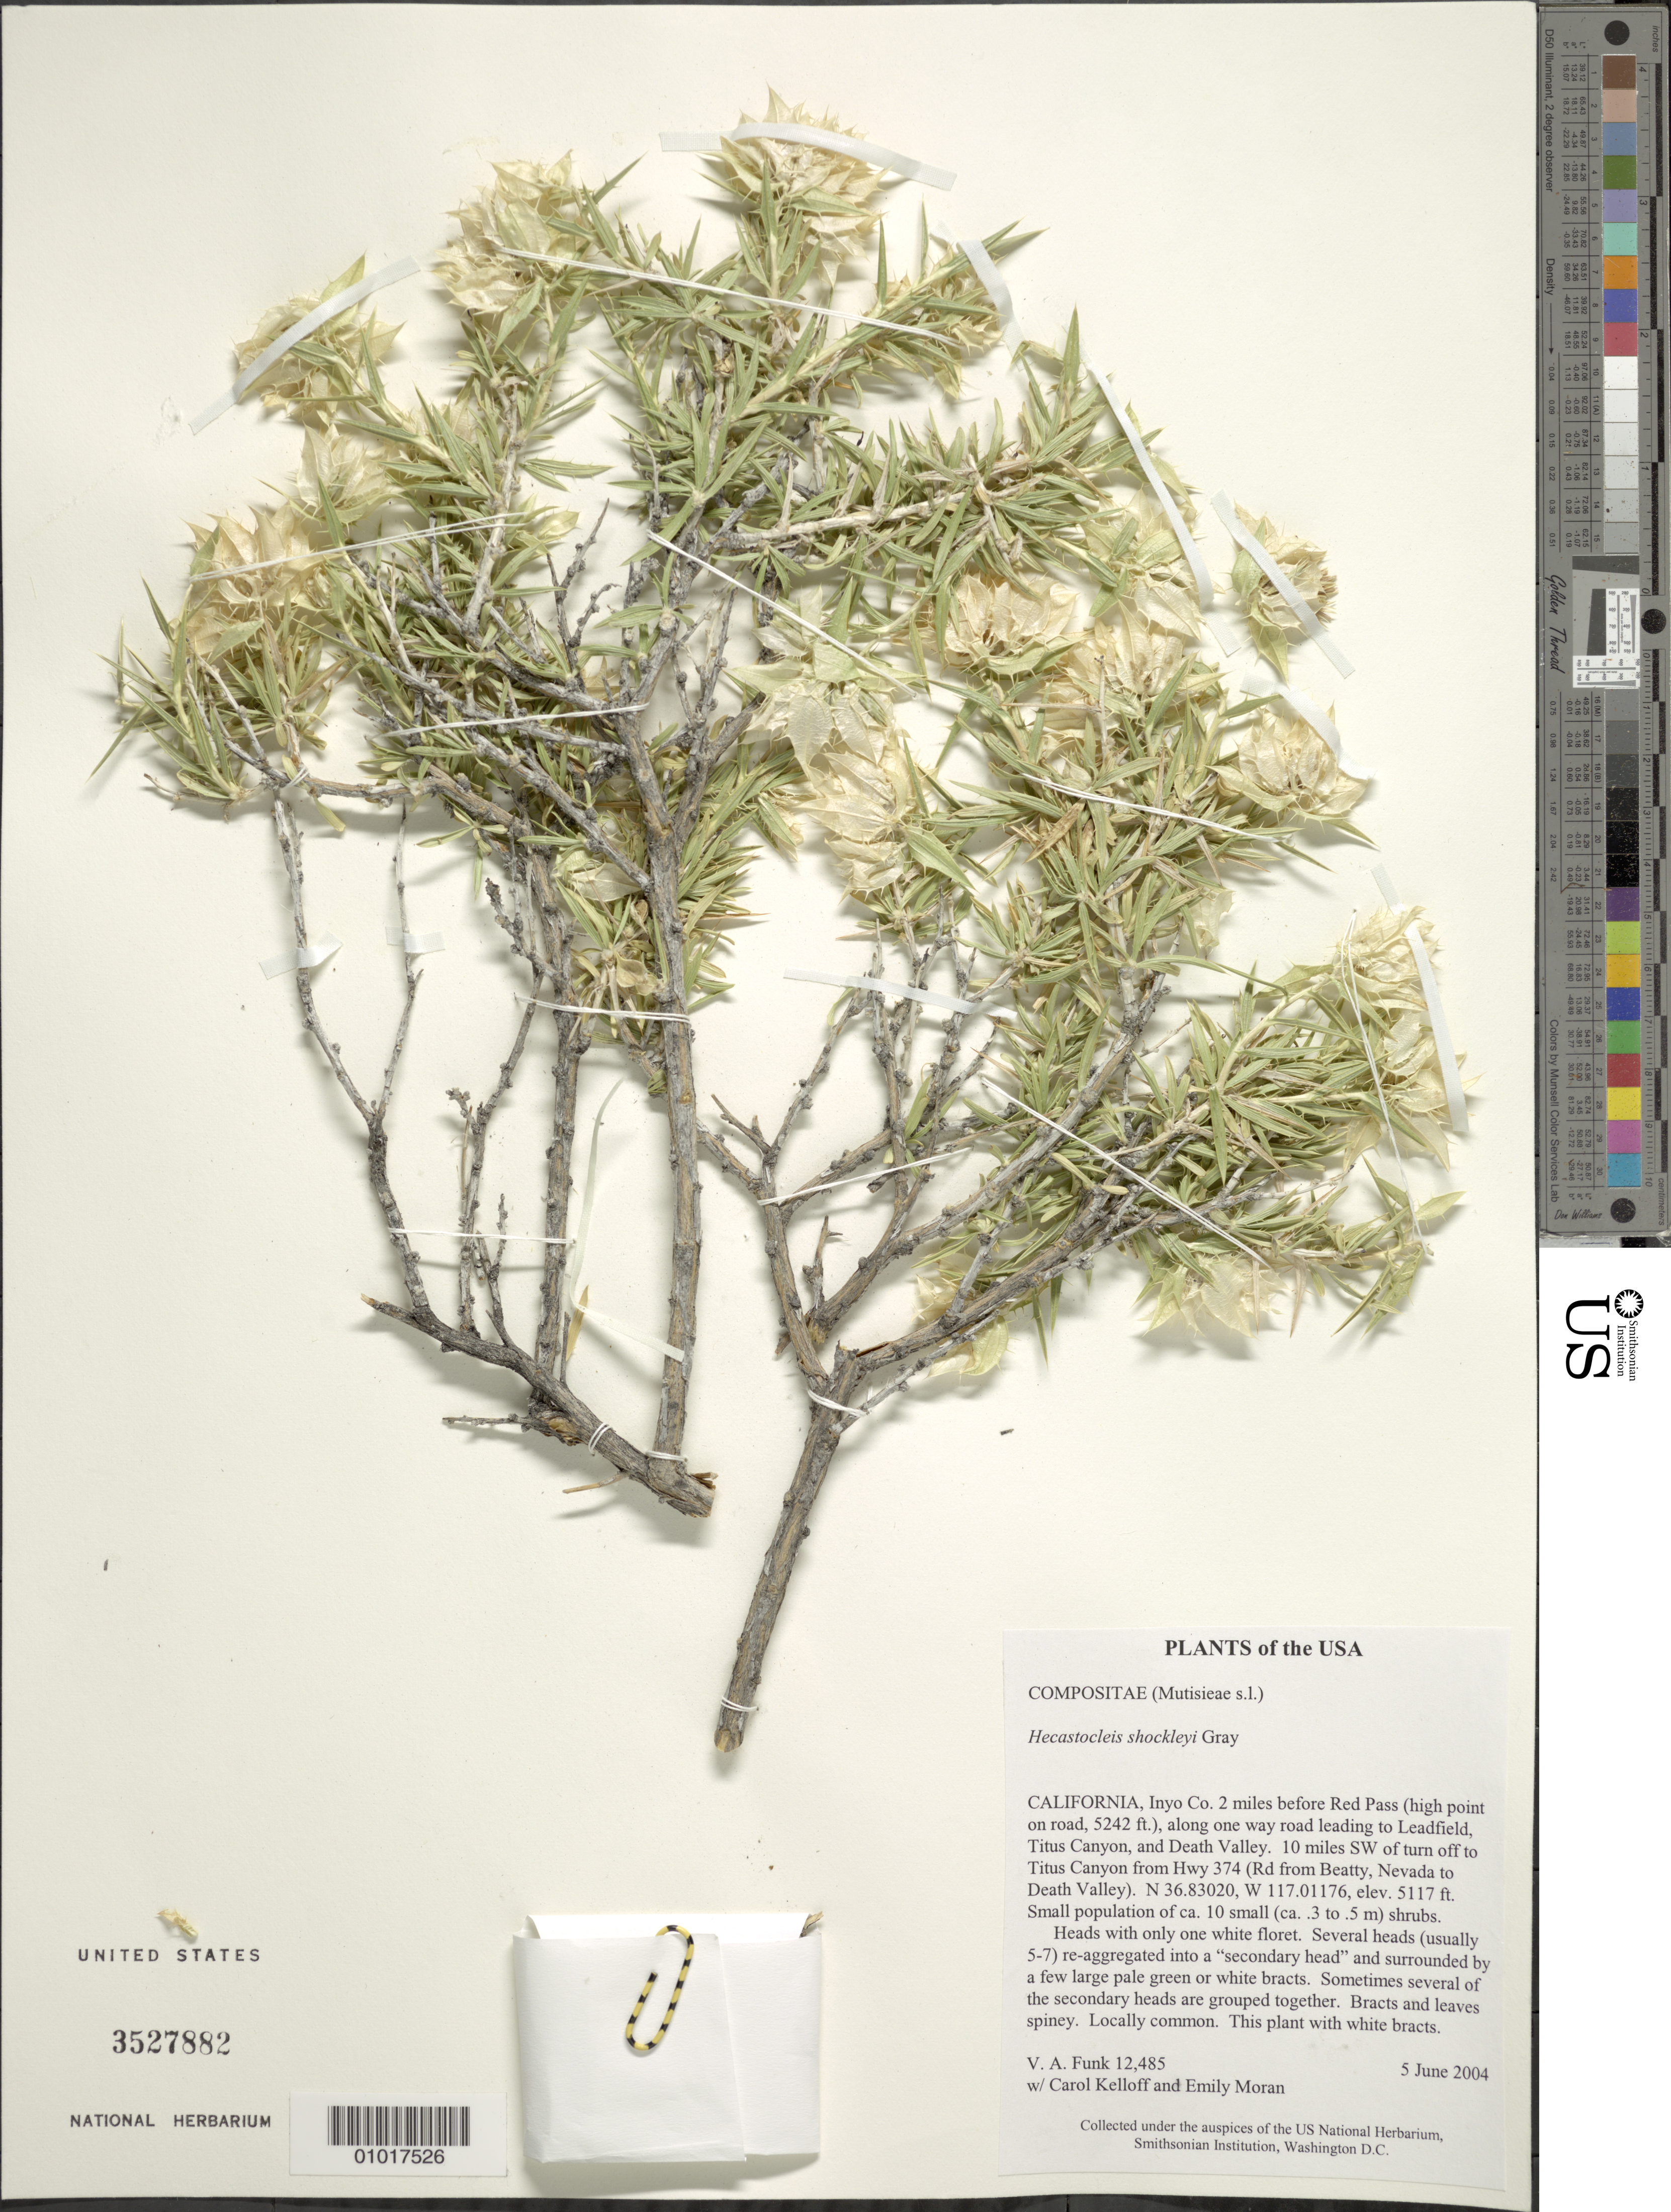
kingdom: Plantae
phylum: Tracheophyta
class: Magnoliopsida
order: Asterales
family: Asteraceae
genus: Hecastocleis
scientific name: Hecastocleis shockleyi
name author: A. Gray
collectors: V. Funk, C. L. Kelloff & E. Moran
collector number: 12487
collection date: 2004-06-05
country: United States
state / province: California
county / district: Inyo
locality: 2 miles before Red Pass (high pt of rd), along one way road leading to Leadfield, Titus Canyon, and Death Valley. 12 mi SW of turn off to Titus Canyon from Hwy 374.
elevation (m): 1560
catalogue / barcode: US 3527882